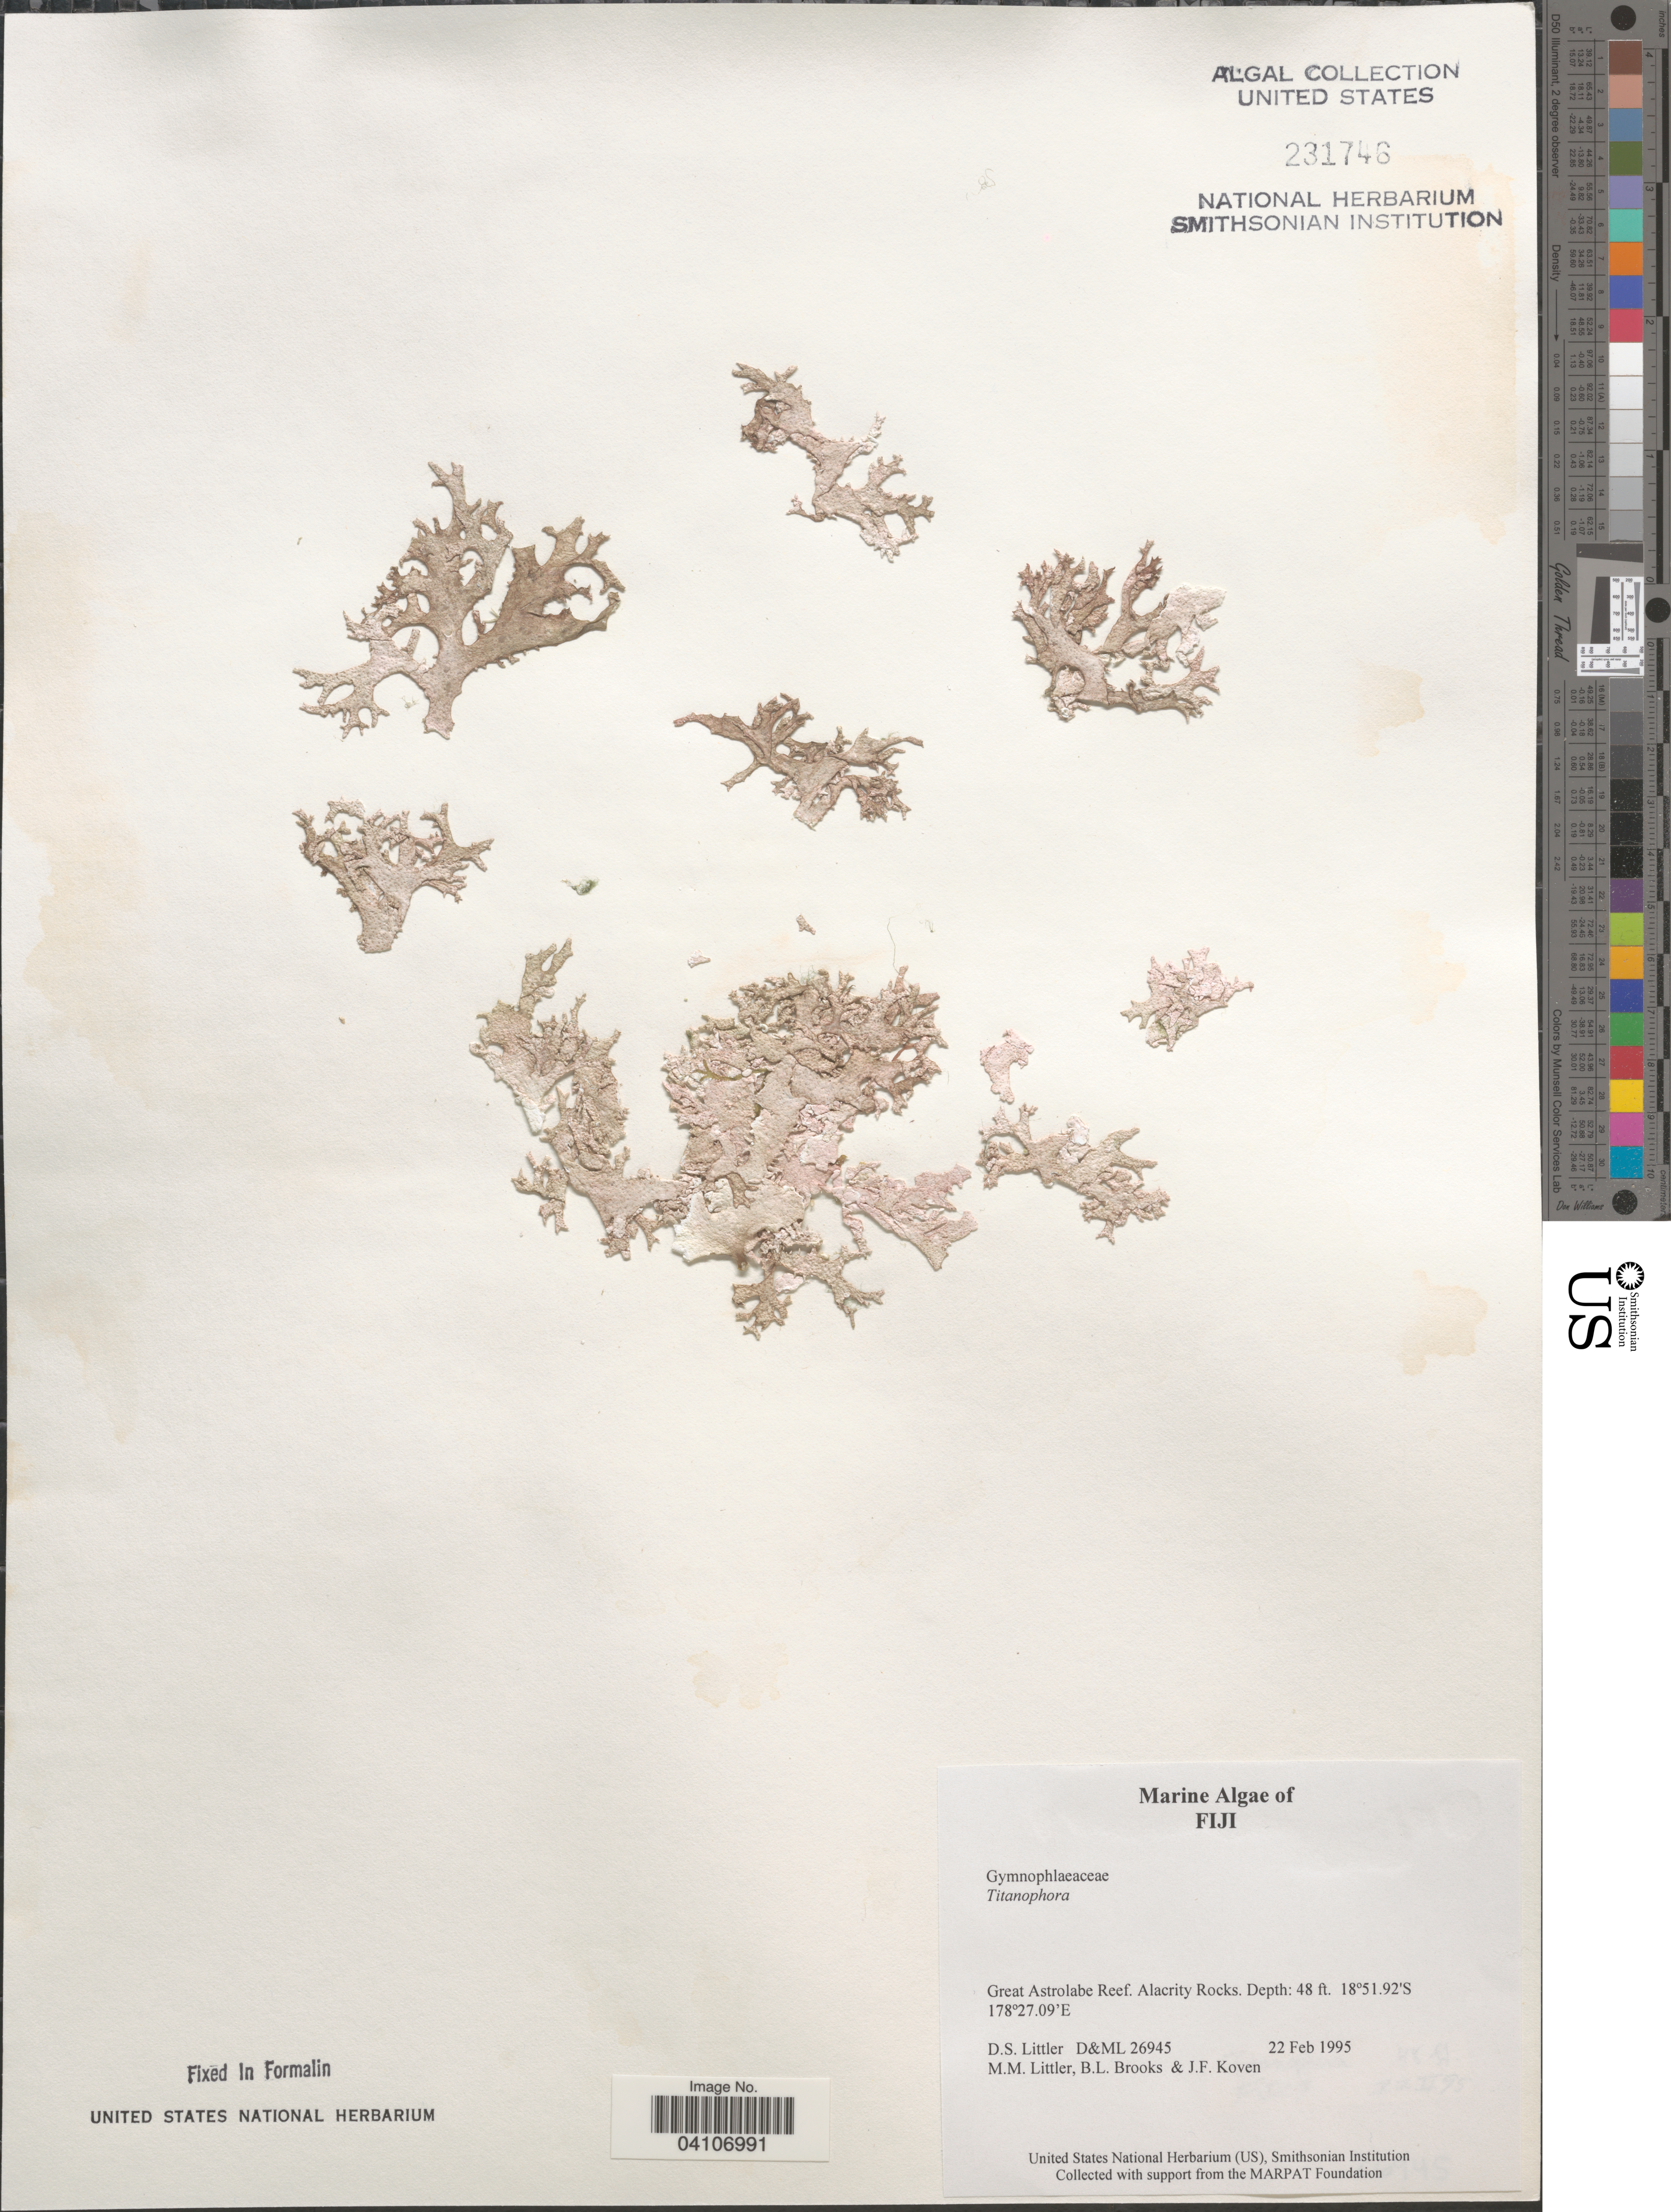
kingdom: Plantae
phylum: Rhodophyta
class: Florideophyceae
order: Nemastomatales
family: Schizymeniaceae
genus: Titanophora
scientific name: Titanophora sp.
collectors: D. S. Littler, B. Brooks & J. Koven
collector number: D&ML26945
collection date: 1995-02-22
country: Fiji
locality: Great Astrolabe Reef. Alacrity Rocks.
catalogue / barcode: US 231746